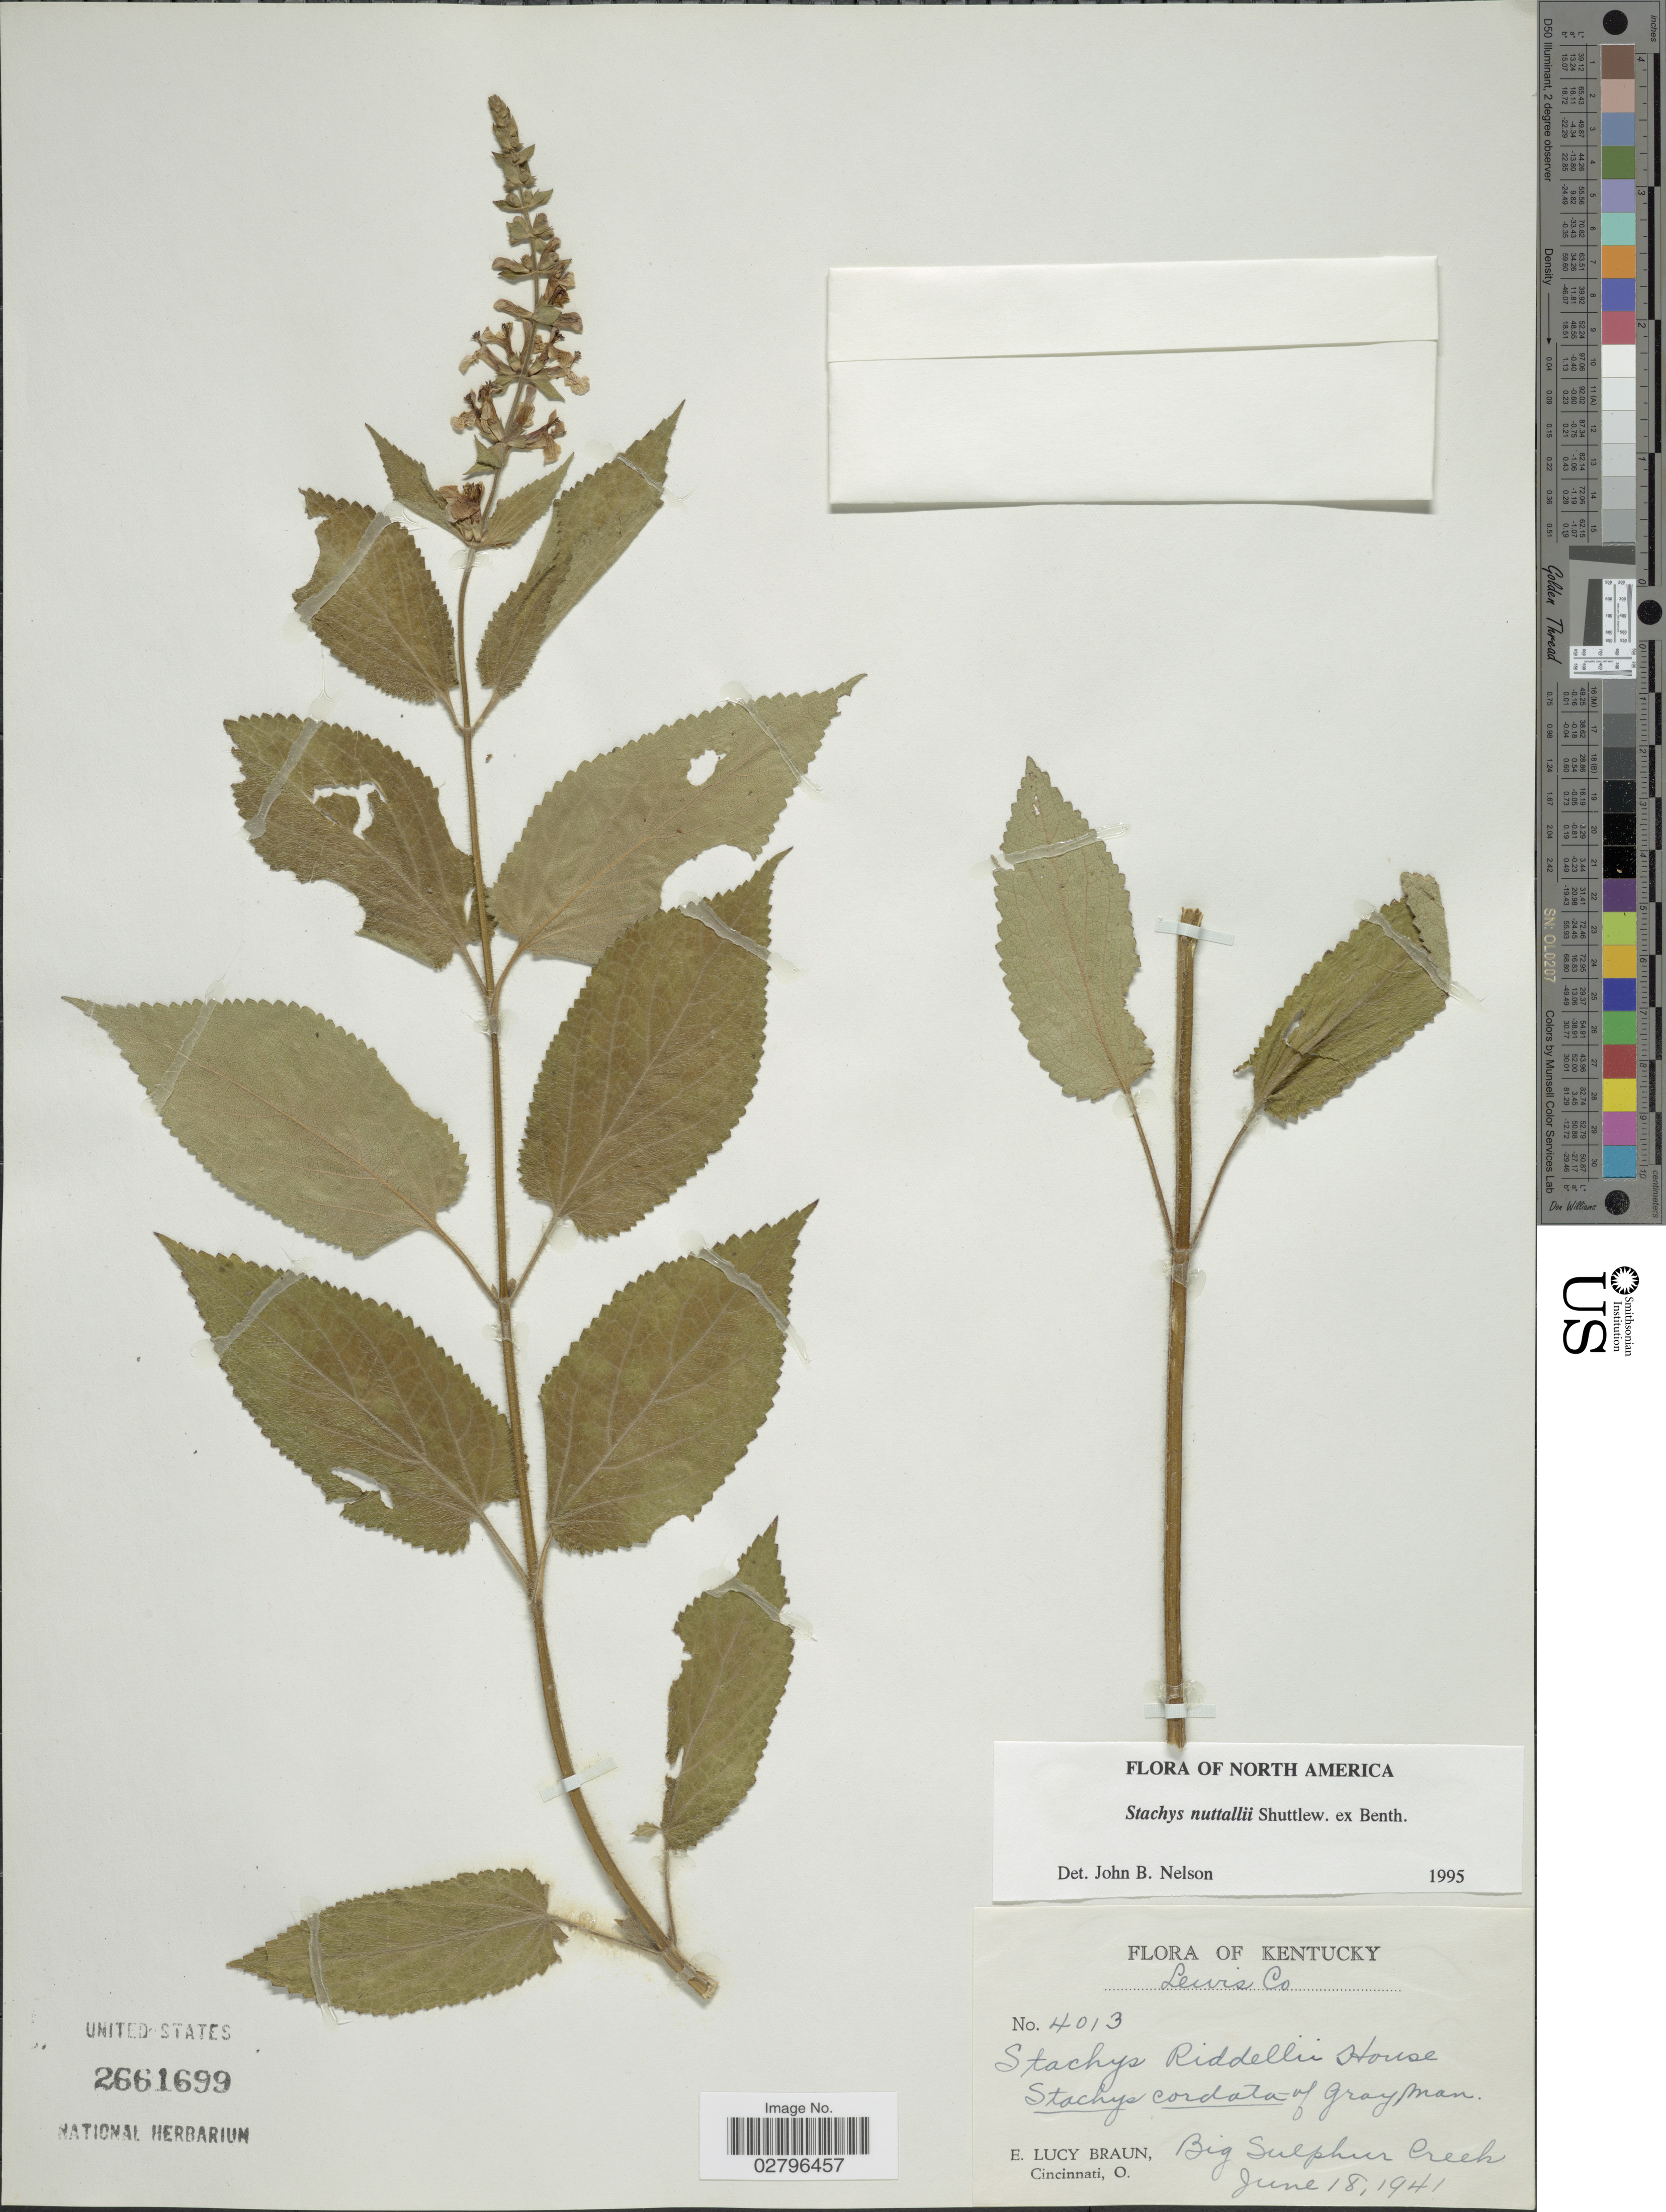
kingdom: Plantae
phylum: Tracheophyta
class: Magnoliopsida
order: Lamiales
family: Lamiaceae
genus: Stachys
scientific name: Stachys nuttallii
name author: Shuttlew. ex Benth.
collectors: E. L. Braun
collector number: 4013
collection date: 1941-06-18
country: United States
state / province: Kentucky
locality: Lewis Co. Big Sulphur Creek.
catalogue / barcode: US 2661699